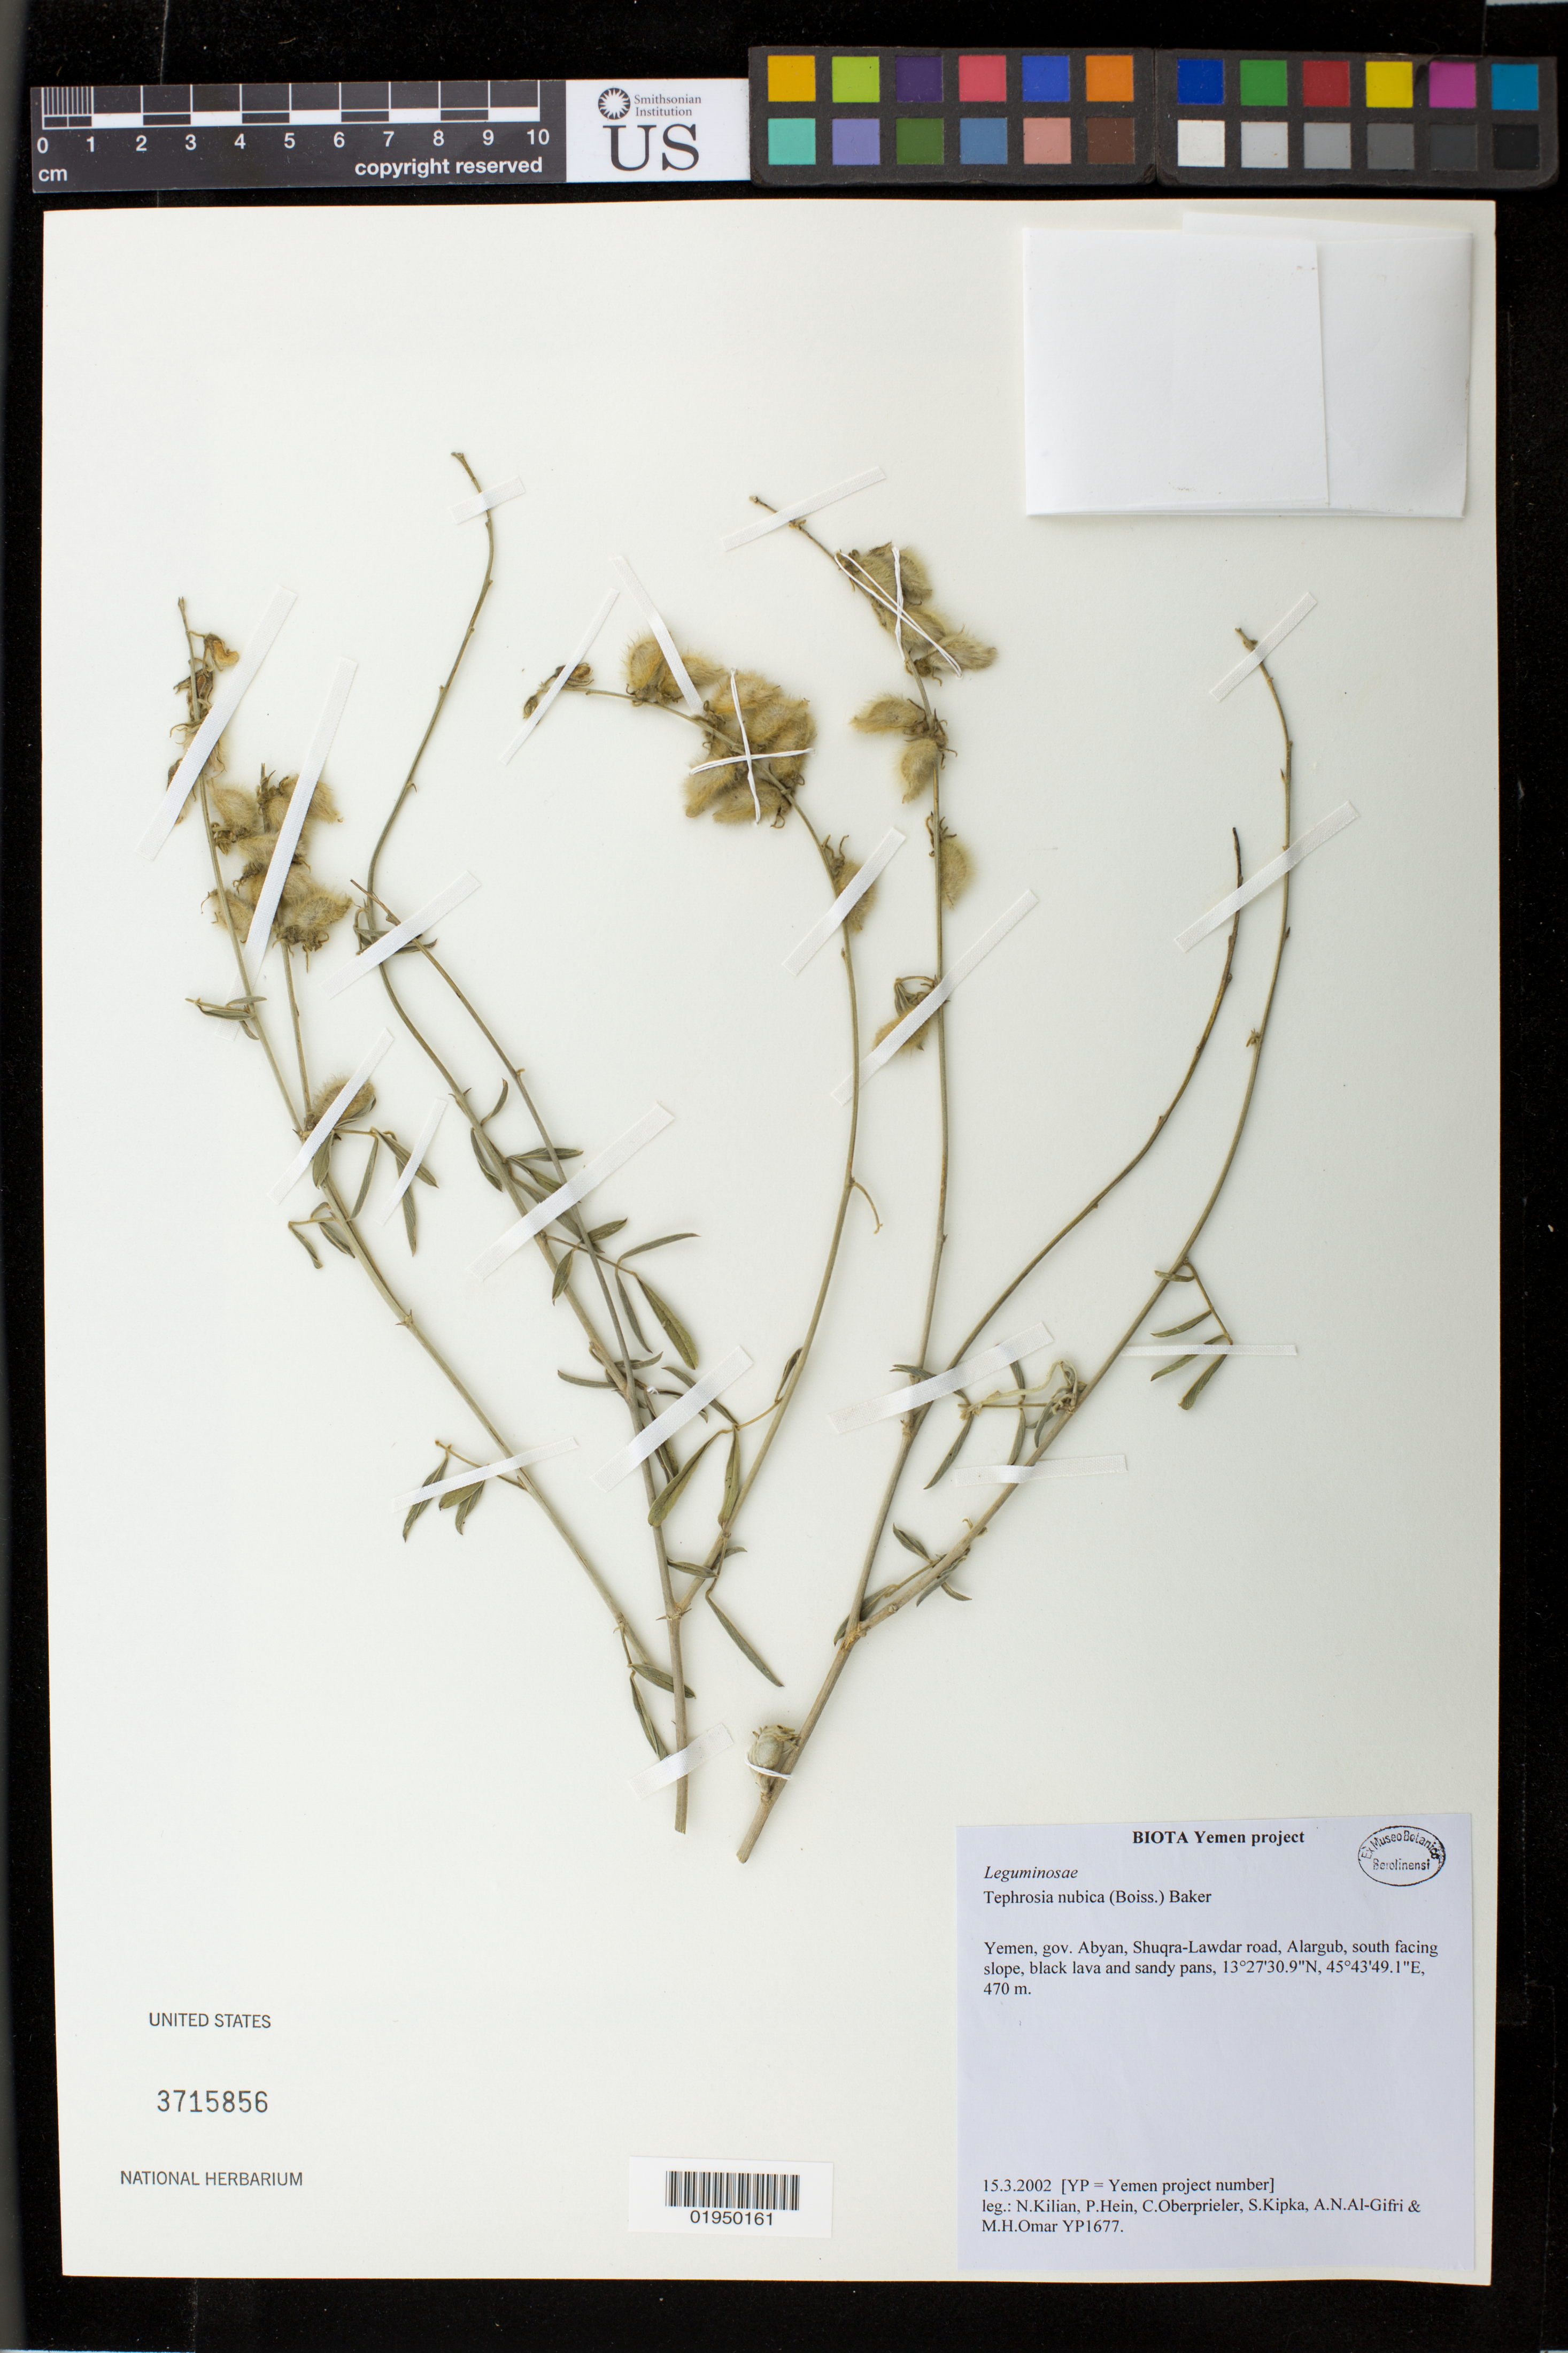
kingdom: Plantae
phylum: Tracheophyta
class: Magnoliopsida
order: Fabales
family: Fabaceae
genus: Tephrosia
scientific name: Tephrosia nubica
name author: (Boiss.) Baker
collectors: N. Kilian, P. Hein, C. Oberprieler, S. Kipka, A. Al-Gifri & M. Omar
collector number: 1677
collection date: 2002-03-15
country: Yemen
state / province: Abyan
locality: Shuqra-Lawdar road, Alargub, south facing slope, black lava and sandy pans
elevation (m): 470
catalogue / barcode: US 3715856